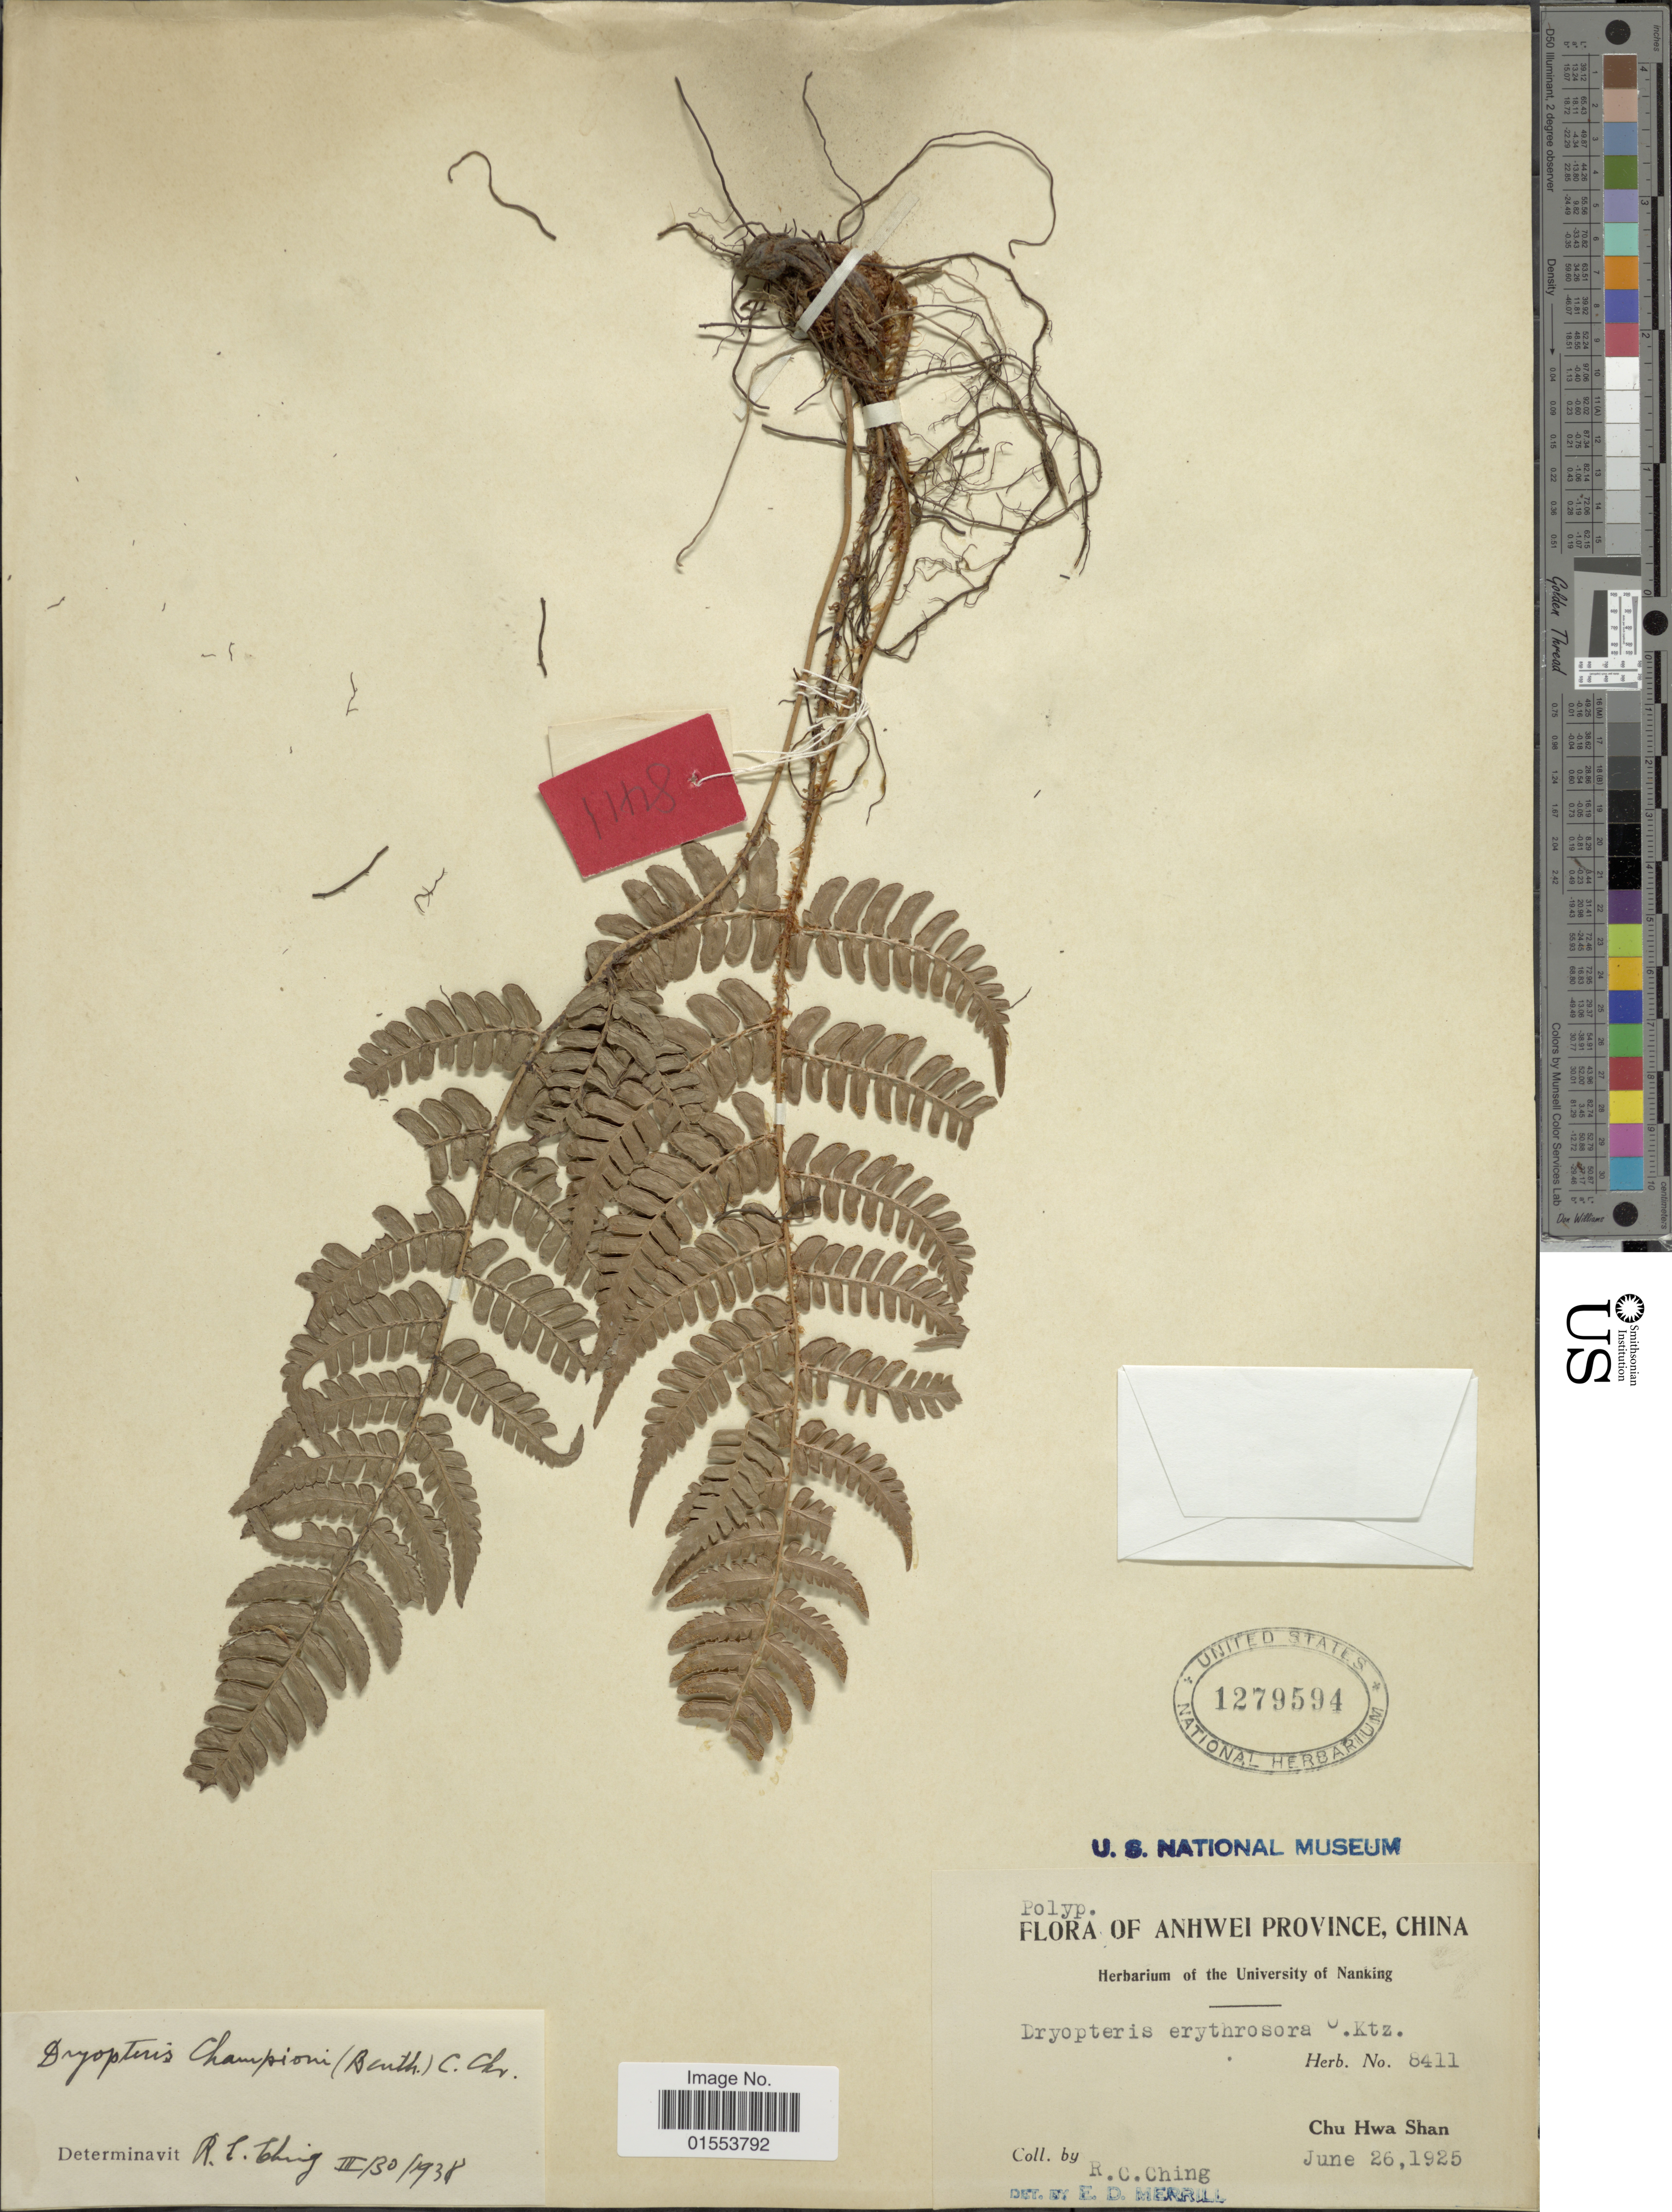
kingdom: Plantae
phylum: Tracheophyta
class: Polypodiopsida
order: Polypodiales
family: Dryopteridaceae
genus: Dryopteris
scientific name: Dryopteris championii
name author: (Benth.) C. Chr.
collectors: R. C. Ching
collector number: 8411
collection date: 1925-06-26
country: China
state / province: Anhui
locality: Anhwei Province, China. Chu Hwa Shan.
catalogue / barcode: US 1279594